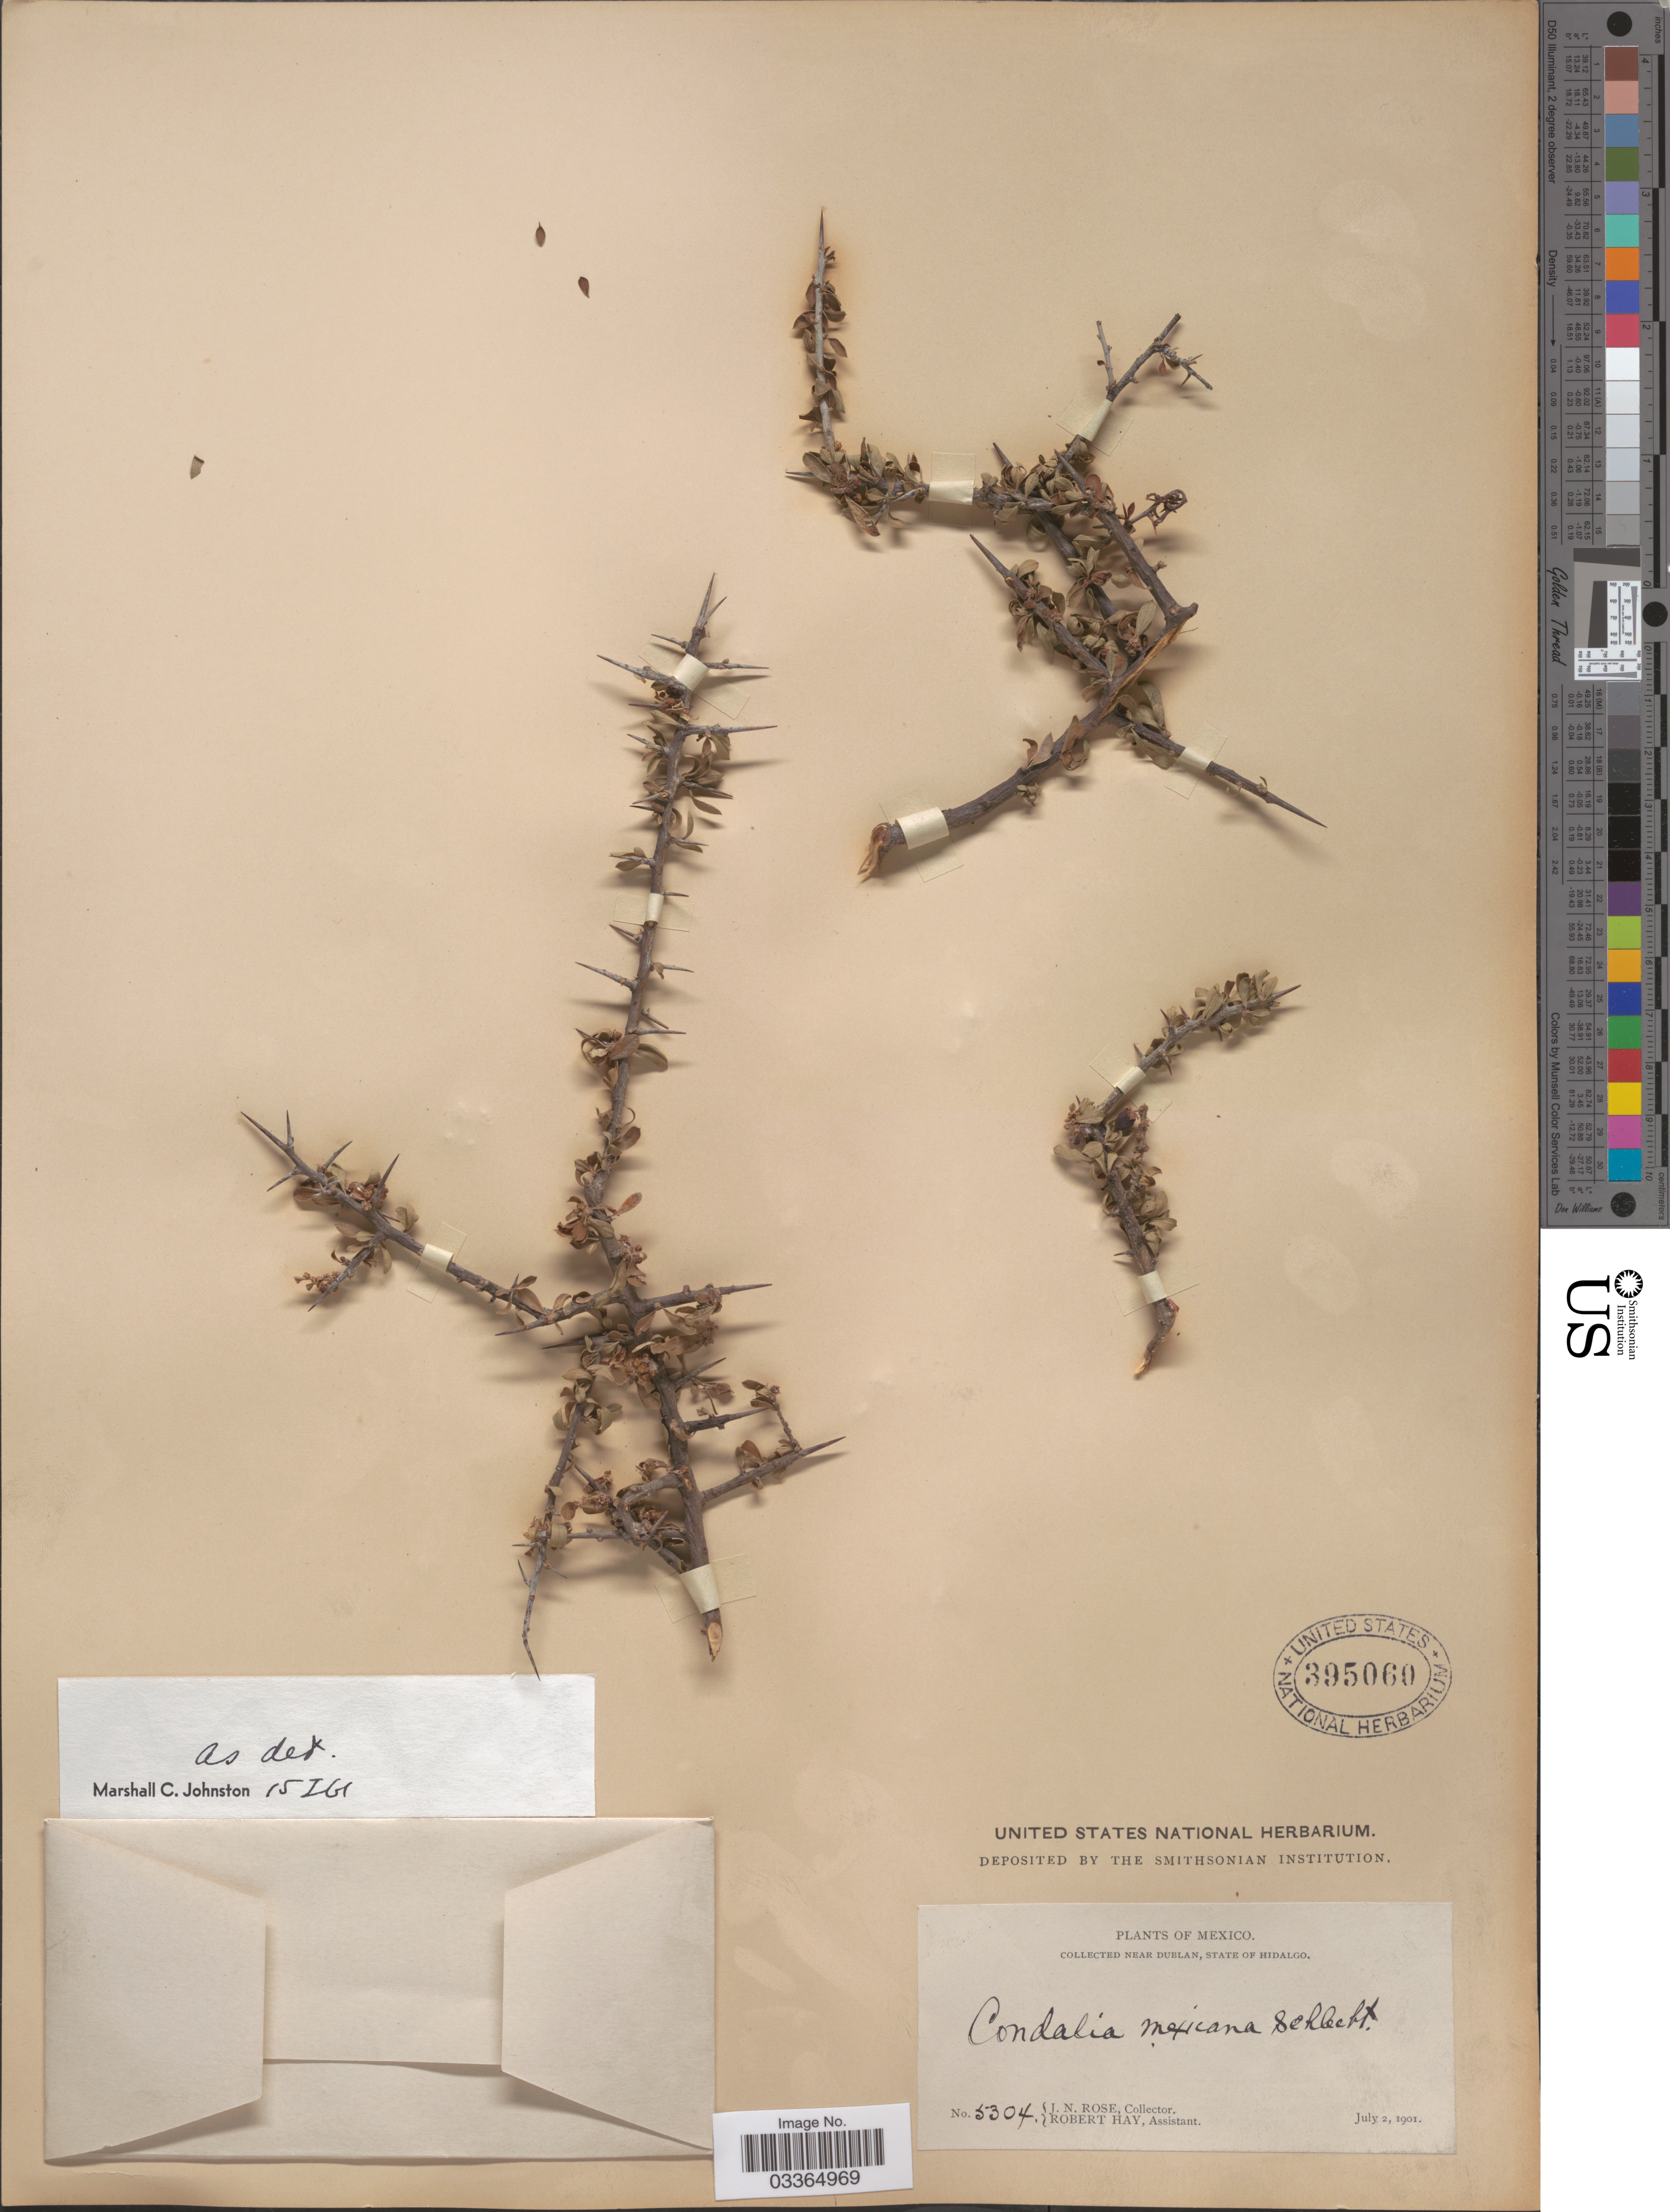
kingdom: Plantae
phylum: Tracheophyta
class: Magnoliopsida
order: Rosales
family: Rhamnaceae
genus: Condalia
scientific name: Condalia mexicana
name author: Schltdl.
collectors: J. N. Rose & R. H. Hay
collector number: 5304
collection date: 1901-07-02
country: Mexico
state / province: Hidalgo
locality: Near Dublan.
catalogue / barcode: US 395060